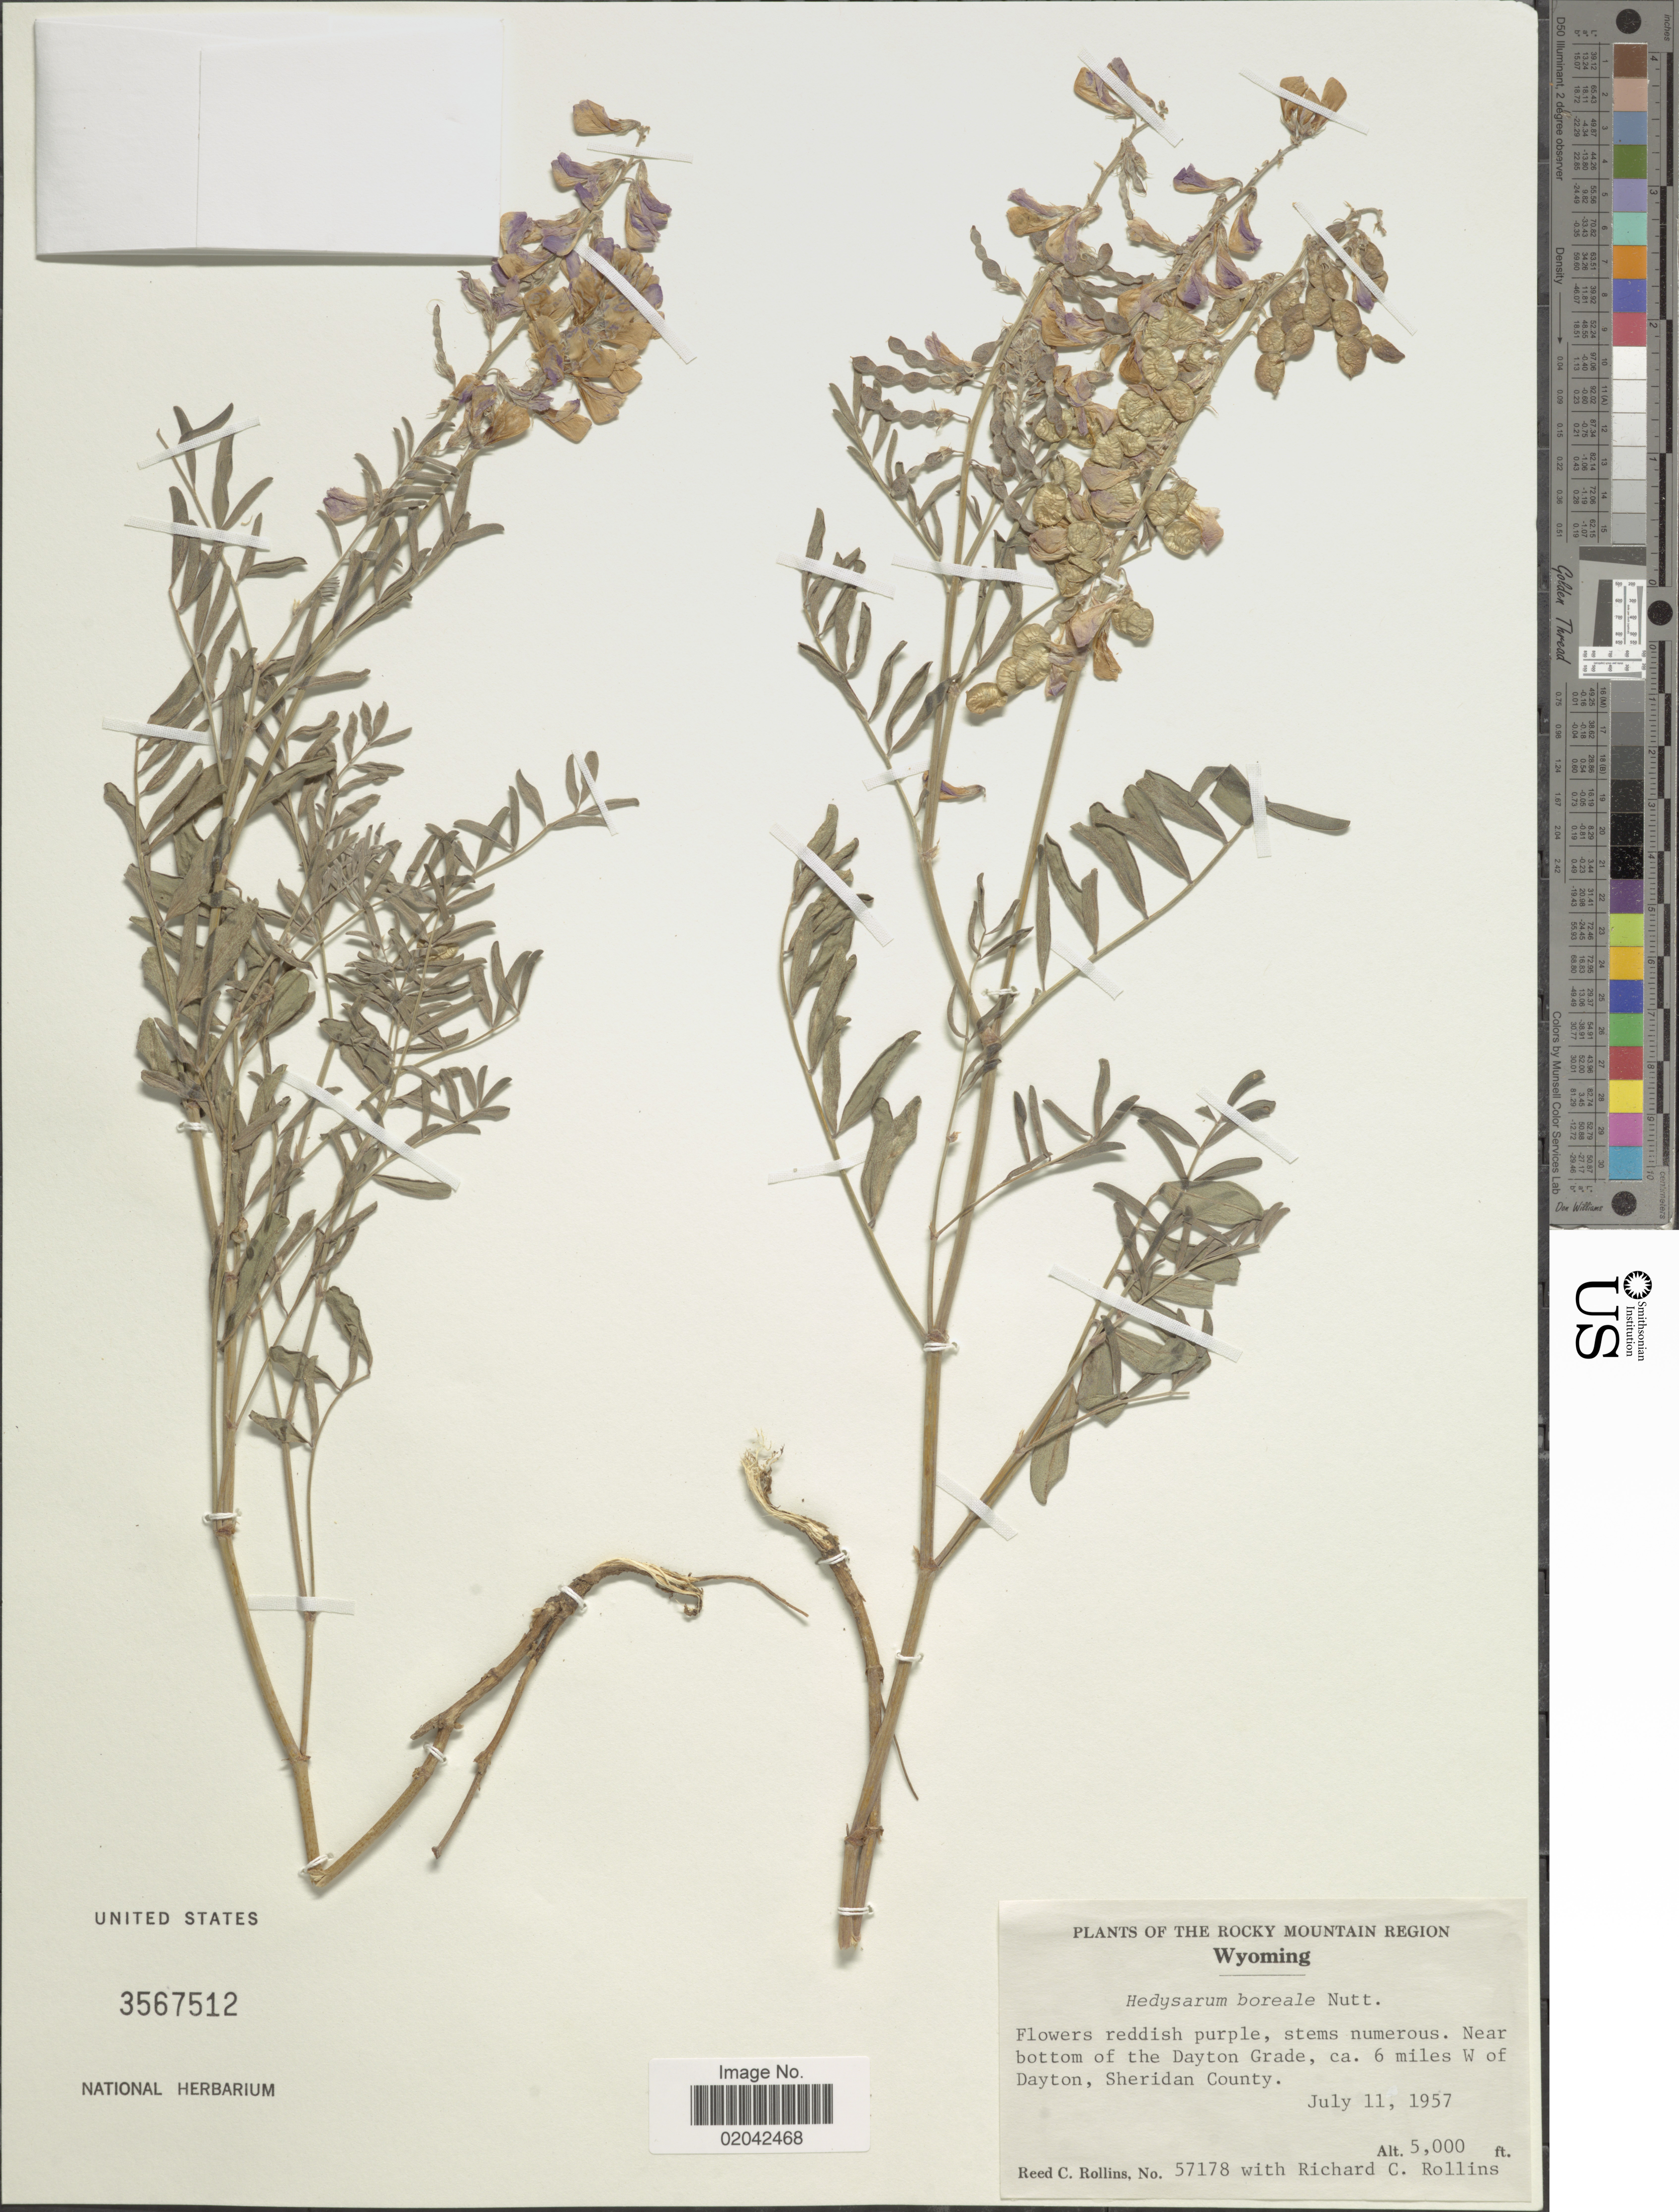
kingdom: Plantae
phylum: Tracheophyta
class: Magnoliopsida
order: Fabales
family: Fabaceae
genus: Hedysarum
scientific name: Hedysarum boreale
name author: Nutt.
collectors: R. C. Rollins & R. C. Rollins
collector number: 57178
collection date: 1957-07-11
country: United States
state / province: Wyoming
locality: Rocky Mountain Region, near bottom of the Dayton Grade, ca 6 miles W of Dayton, Sheridan County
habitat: near bottom of grade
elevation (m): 1524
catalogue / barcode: US 3567512